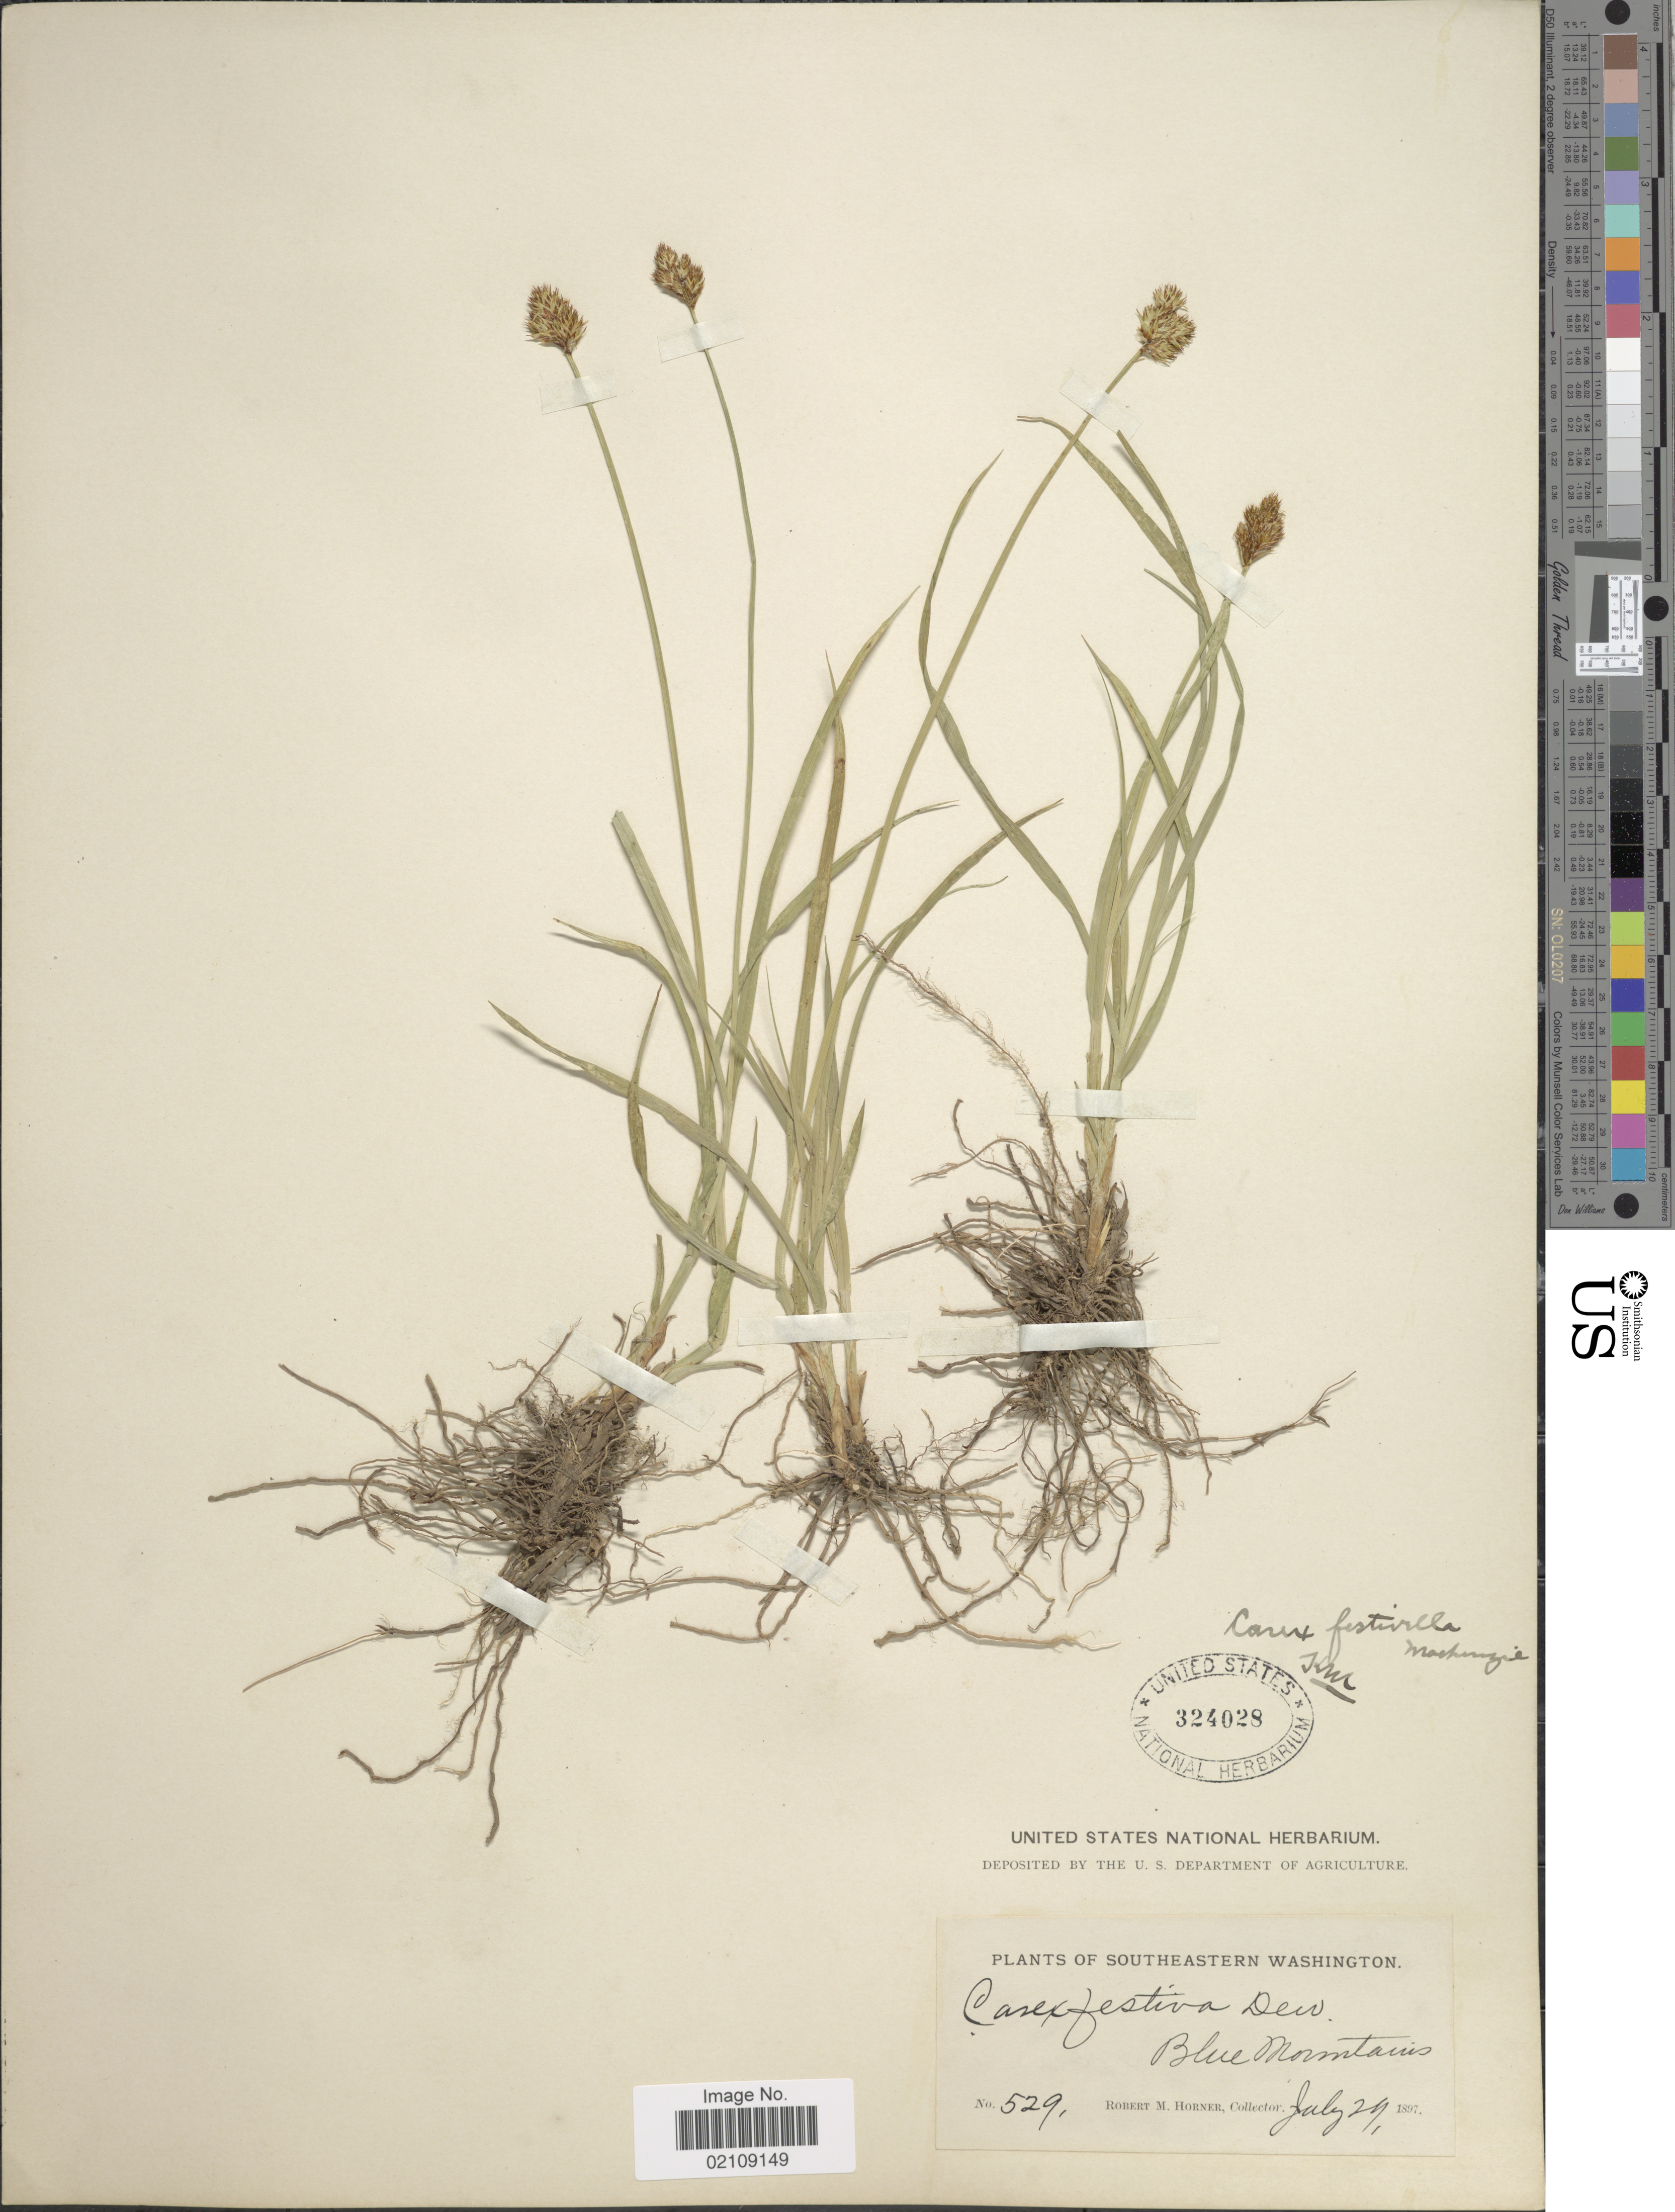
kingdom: Plantae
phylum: Tracheophyta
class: Liliopsida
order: Poales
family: Cyperaceae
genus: Carex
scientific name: Carex microptera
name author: Mack.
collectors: R. Horner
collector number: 529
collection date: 1897-07-29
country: United States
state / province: Washington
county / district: Clallam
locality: Southeastern Washington. Blue Mountains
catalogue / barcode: US 324028